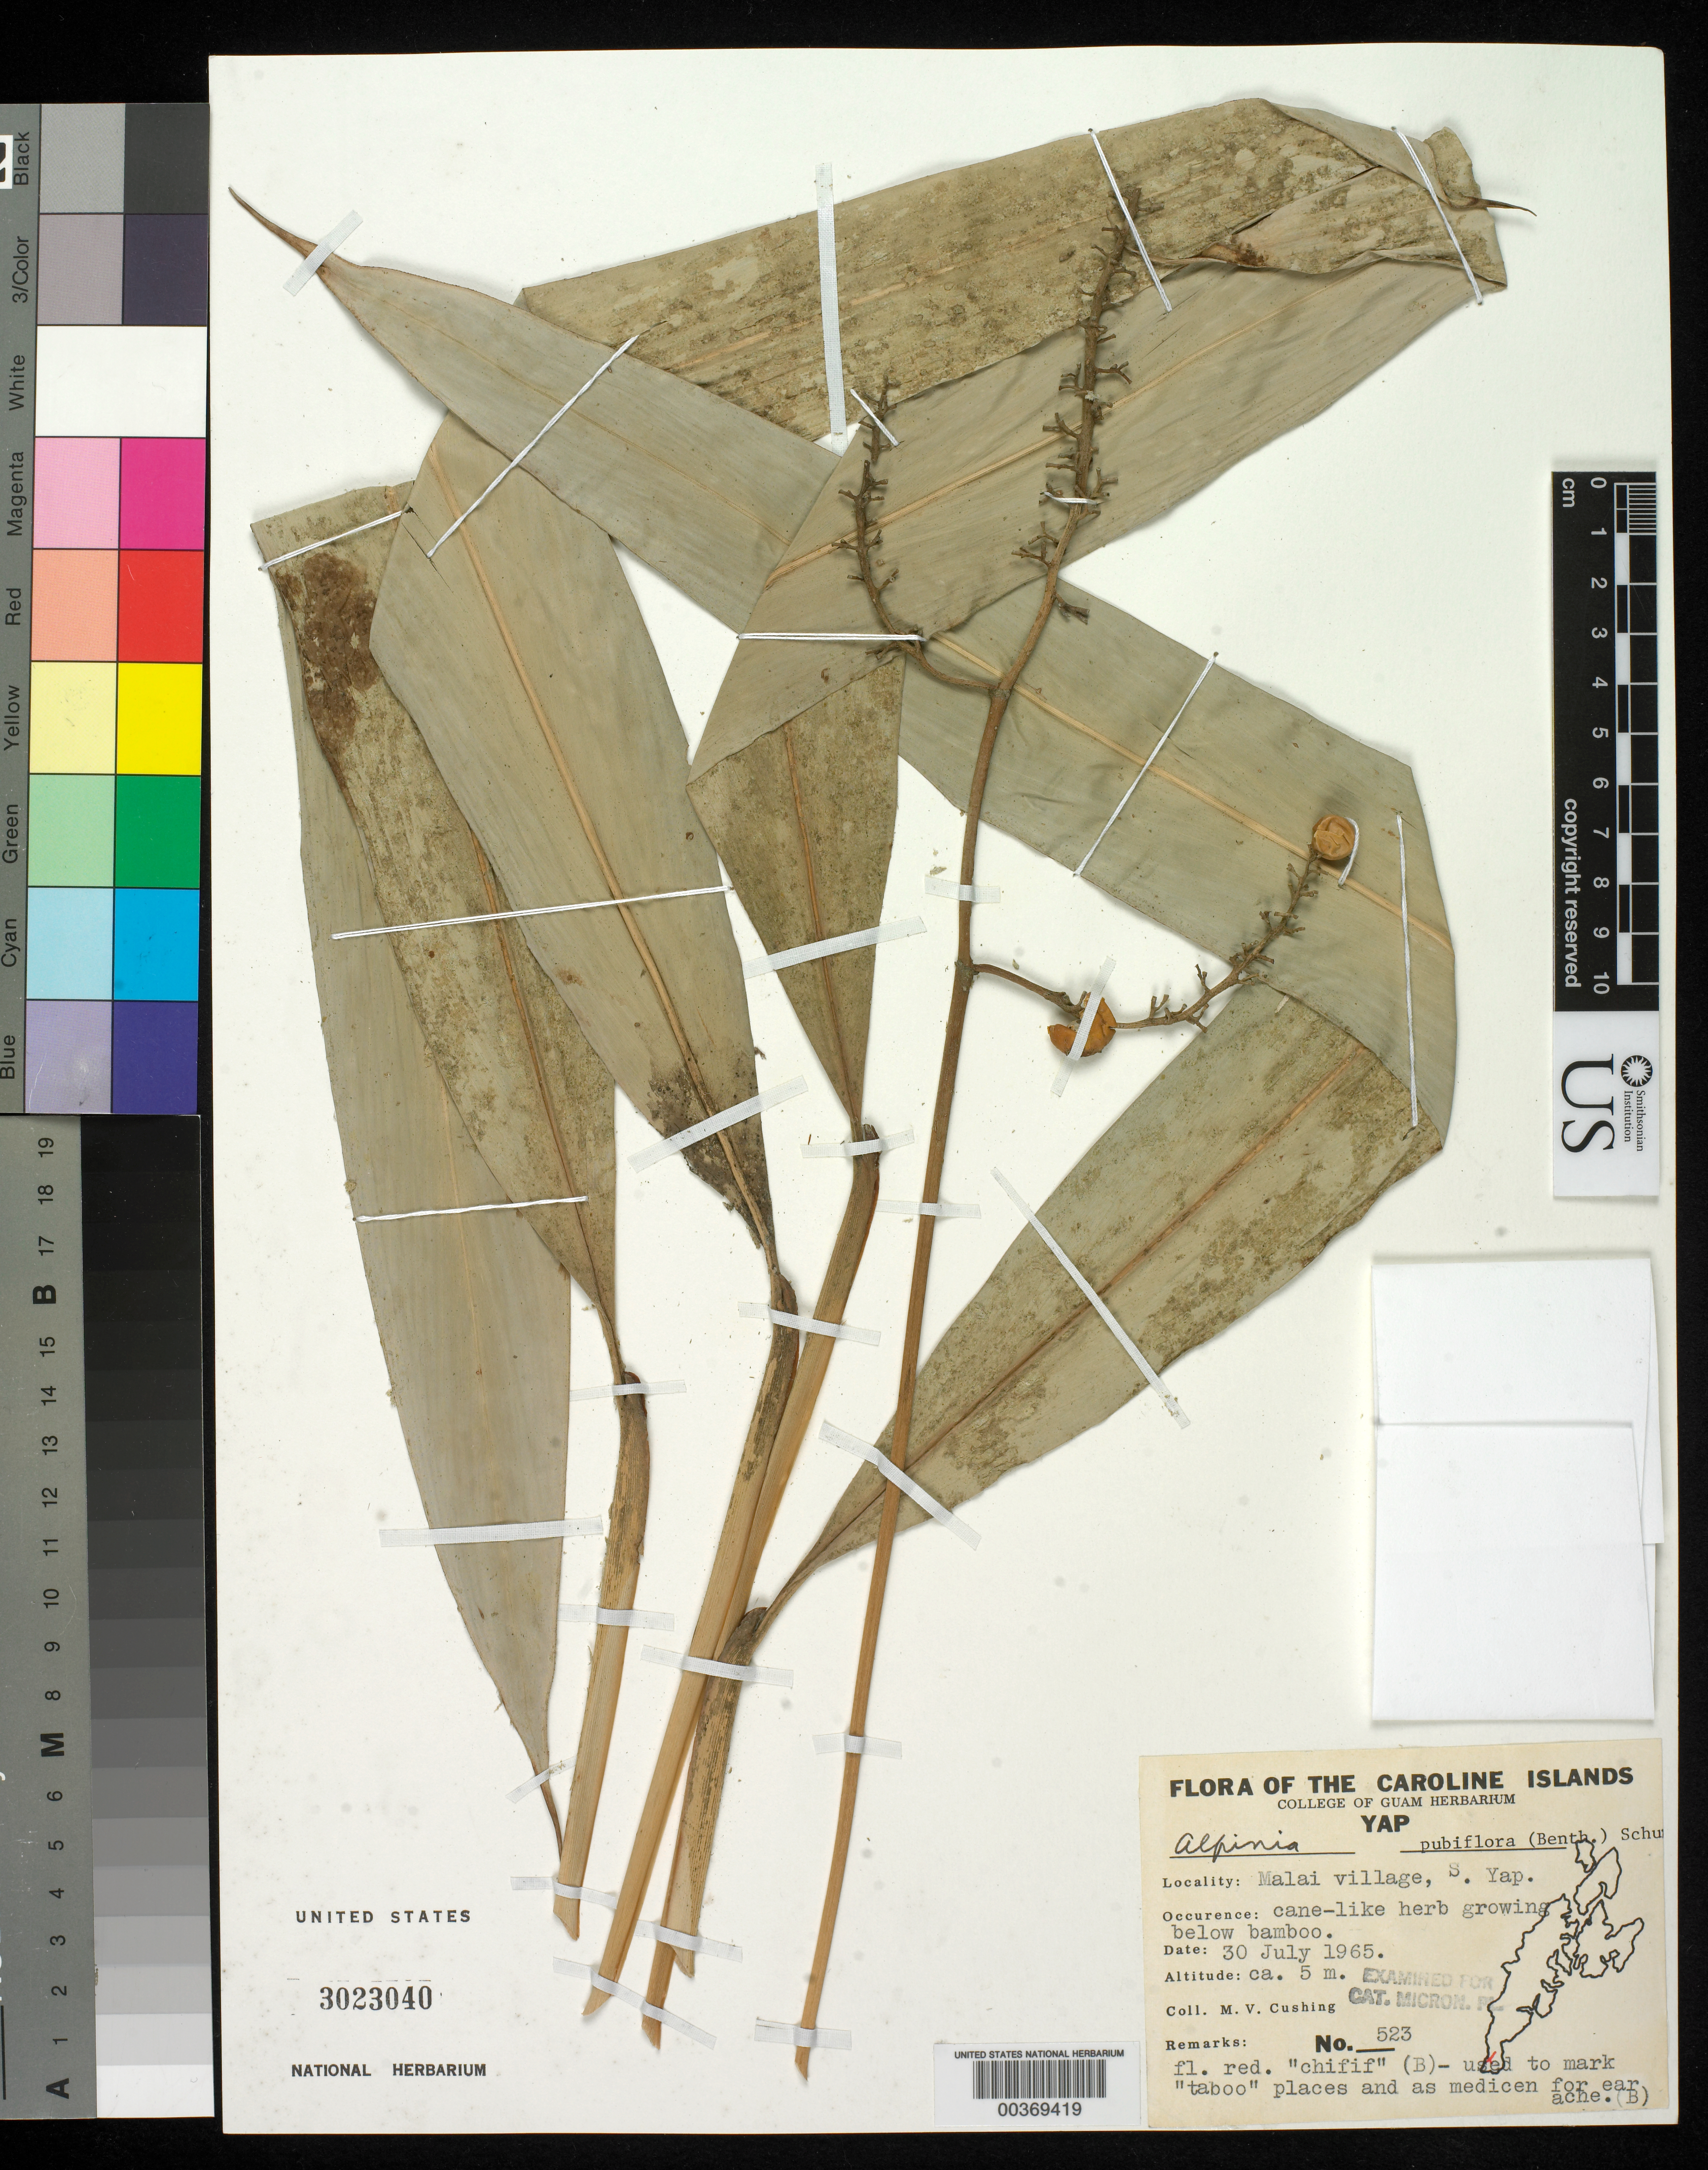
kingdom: Plantae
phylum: Tracheophyta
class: Liliopsida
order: Zingiberales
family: Zingiberaceae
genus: Alpinia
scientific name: Alpinia pubiflora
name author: (Benth.) K. Schum.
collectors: M. V. Cushing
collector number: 523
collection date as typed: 30 Jul 1965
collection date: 1965-07-30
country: Micronesia, Federated States of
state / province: Yap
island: Yap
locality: Malai village, S. Yap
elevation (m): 5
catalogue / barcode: US 3023040